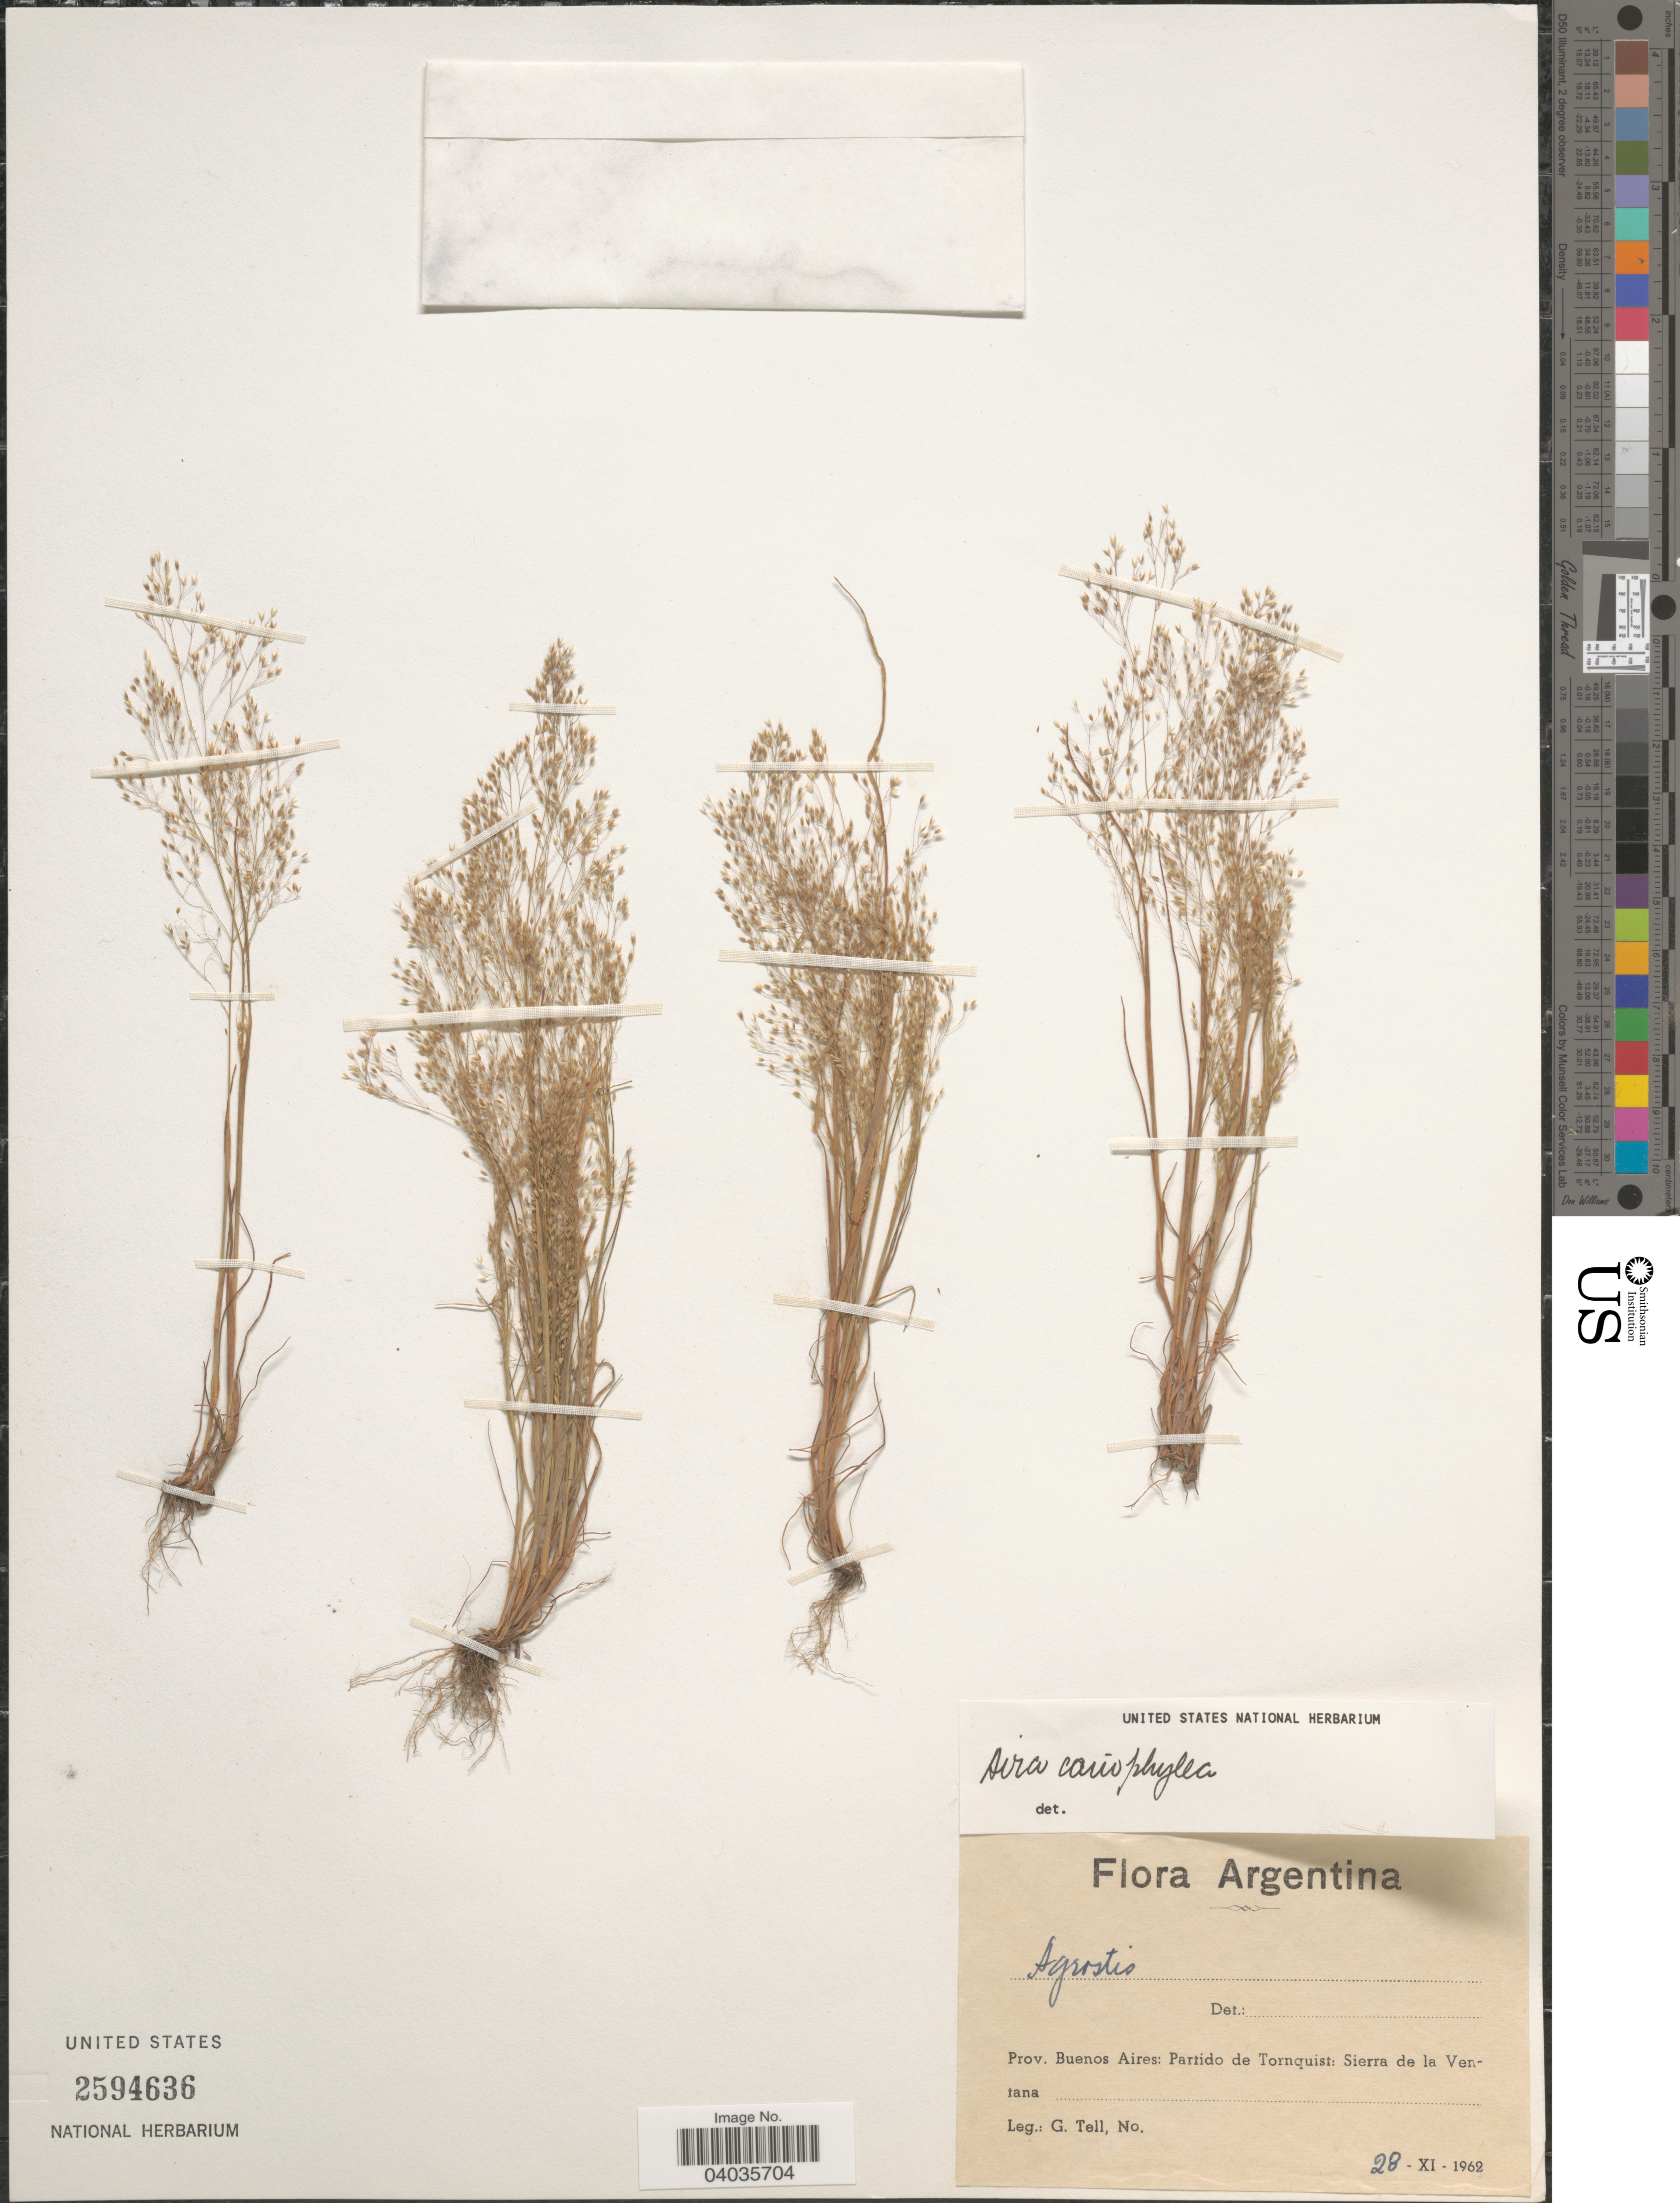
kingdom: Plantae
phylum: Tracheophyta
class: Liliopsida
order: Poales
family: Poaceae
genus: Aira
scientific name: Aira caryophyllea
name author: L.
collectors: G. Tell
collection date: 1962-11-28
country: Argentina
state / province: Buenos Aires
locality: Partido de Tornquist: Sierra de la Ventana.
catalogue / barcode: US 2594636